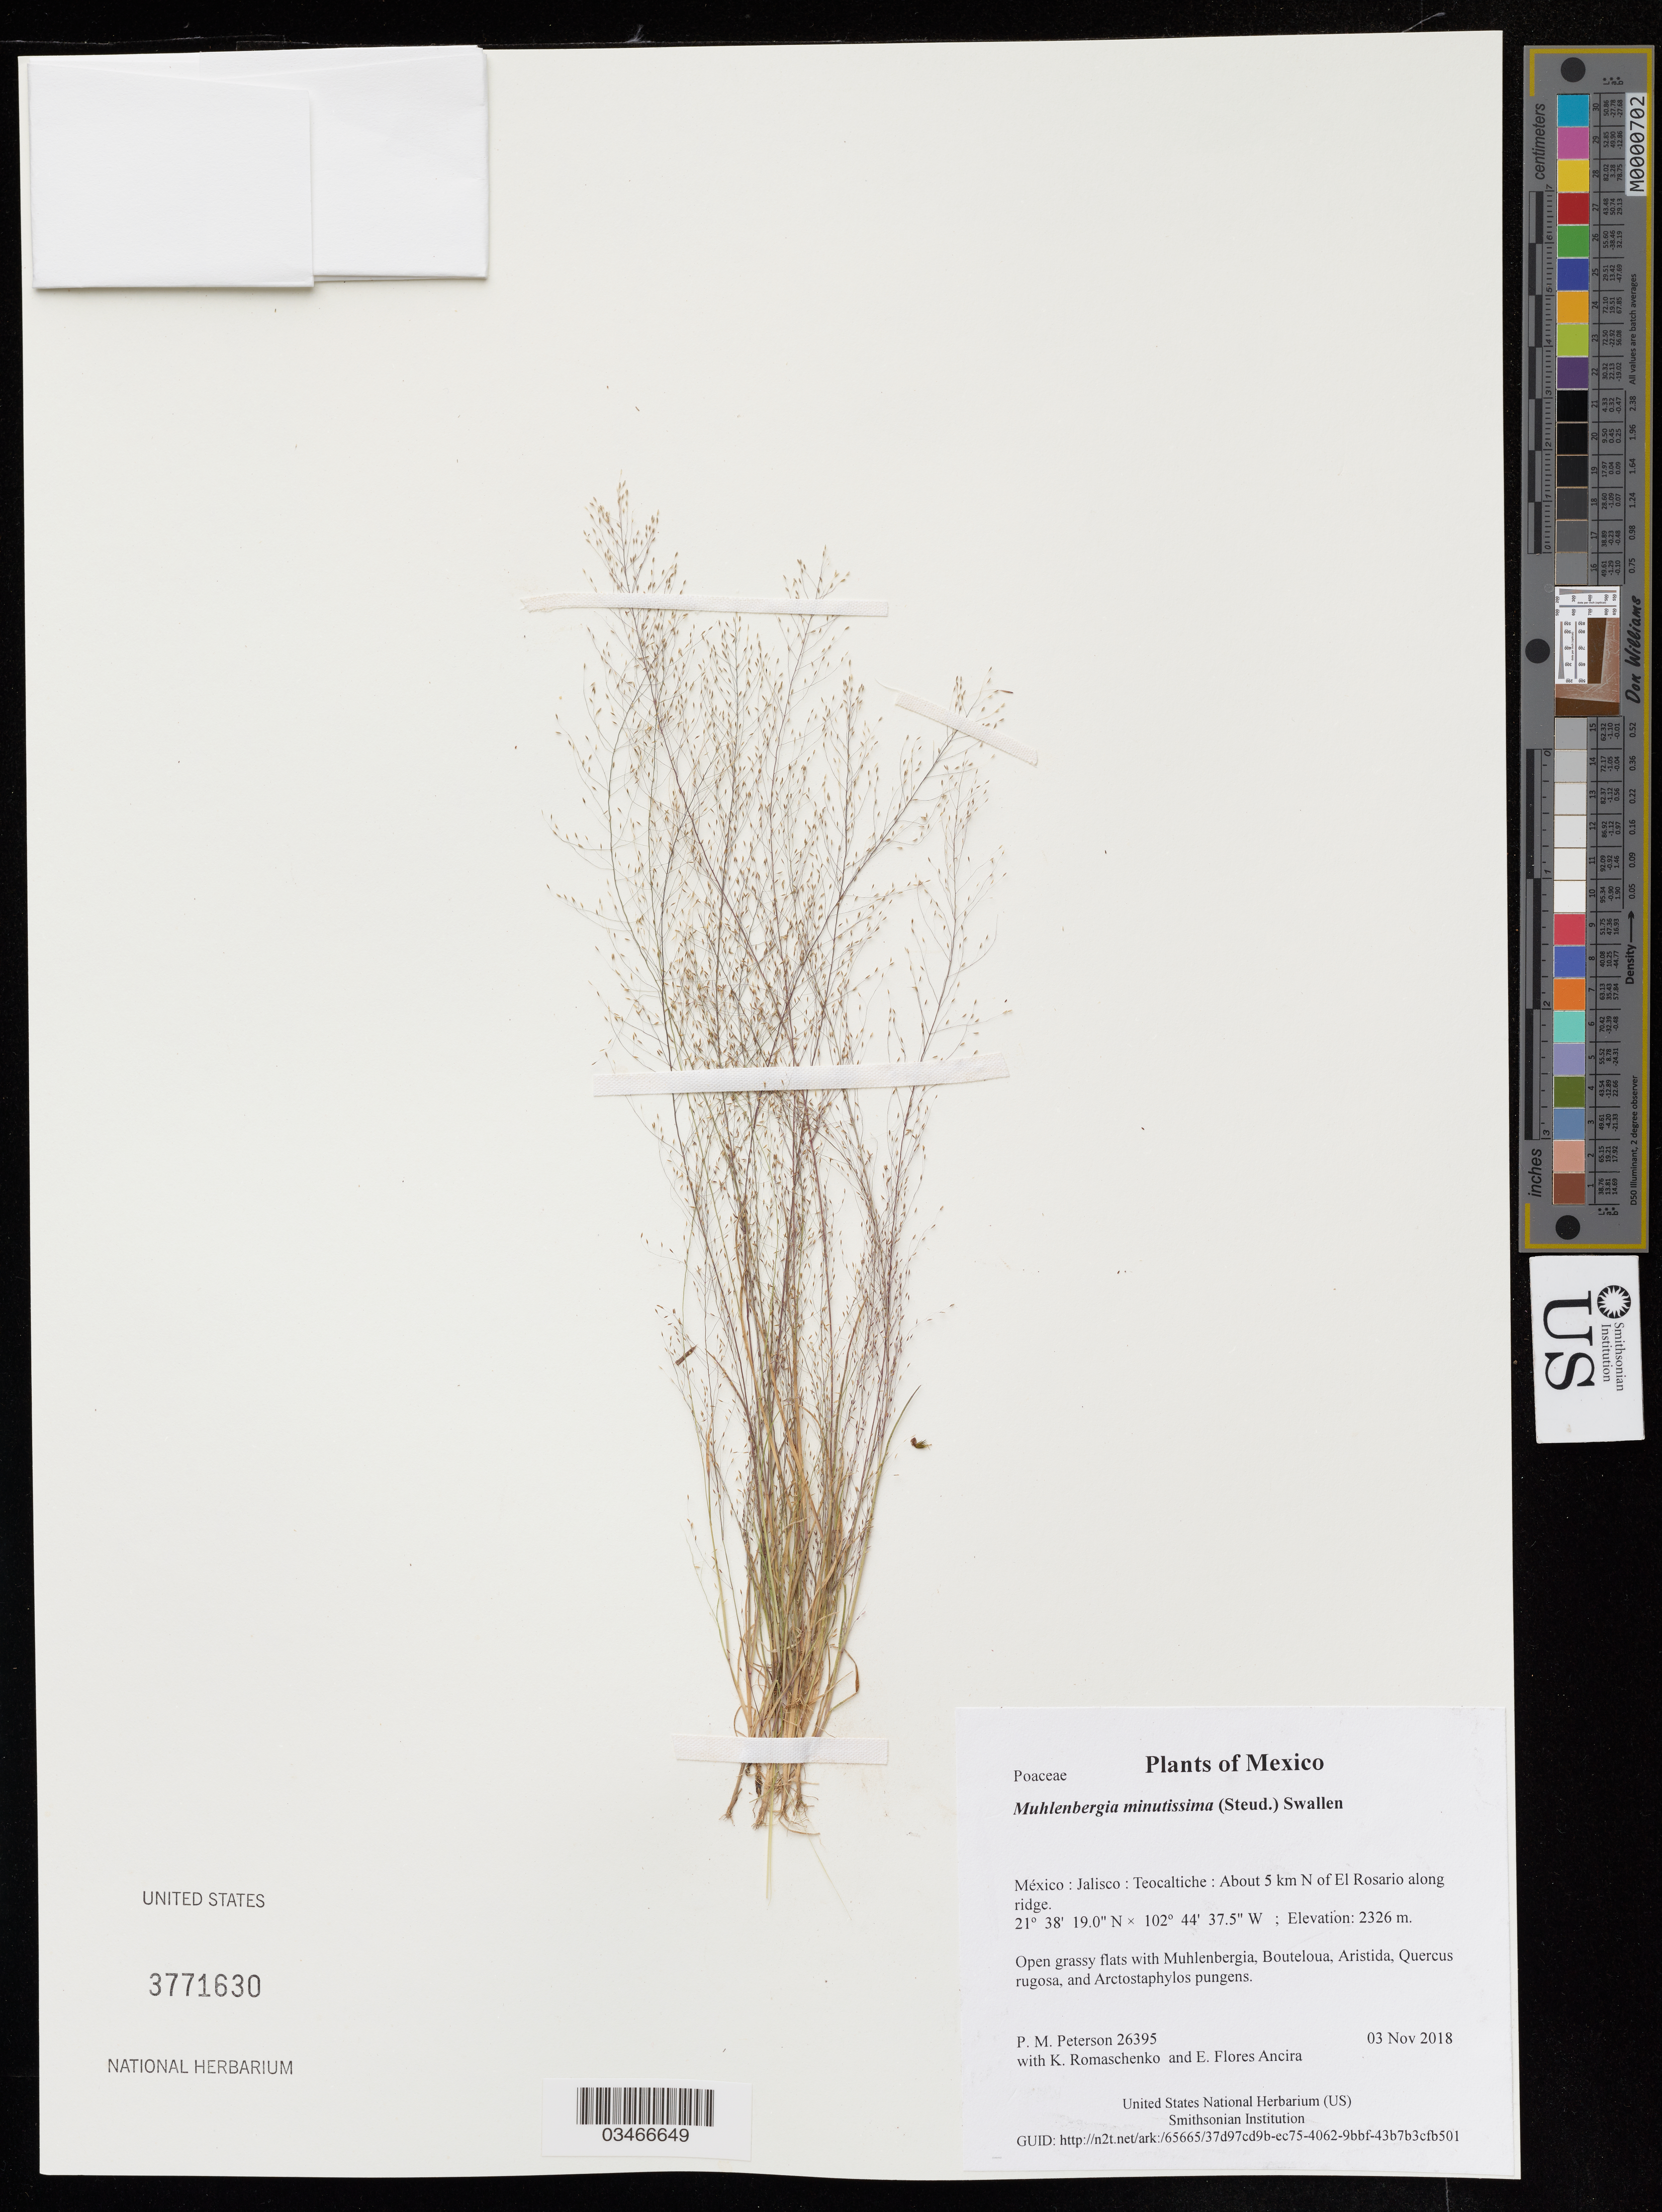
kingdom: Plantae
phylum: Tracheophyta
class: Liliopsida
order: Poales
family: Poaceae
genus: Muhlenbergia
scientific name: Muhlenbergia minutissima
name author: (Steud.) Swallen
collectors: P. M. Peterson, K. Romaschenko & E. Flores Ancira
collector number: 26395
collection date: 2018-11-03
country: México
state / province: Jalisco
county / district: Teocaltiche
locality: About 5 km N of El Rosario along ridge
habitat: Open grassy flats with Muhlenbergia, Bouteloua, Aristida, Quercus rugosa, and Arctostaphylos pungens.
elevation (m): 2326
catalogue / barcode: US 3771630